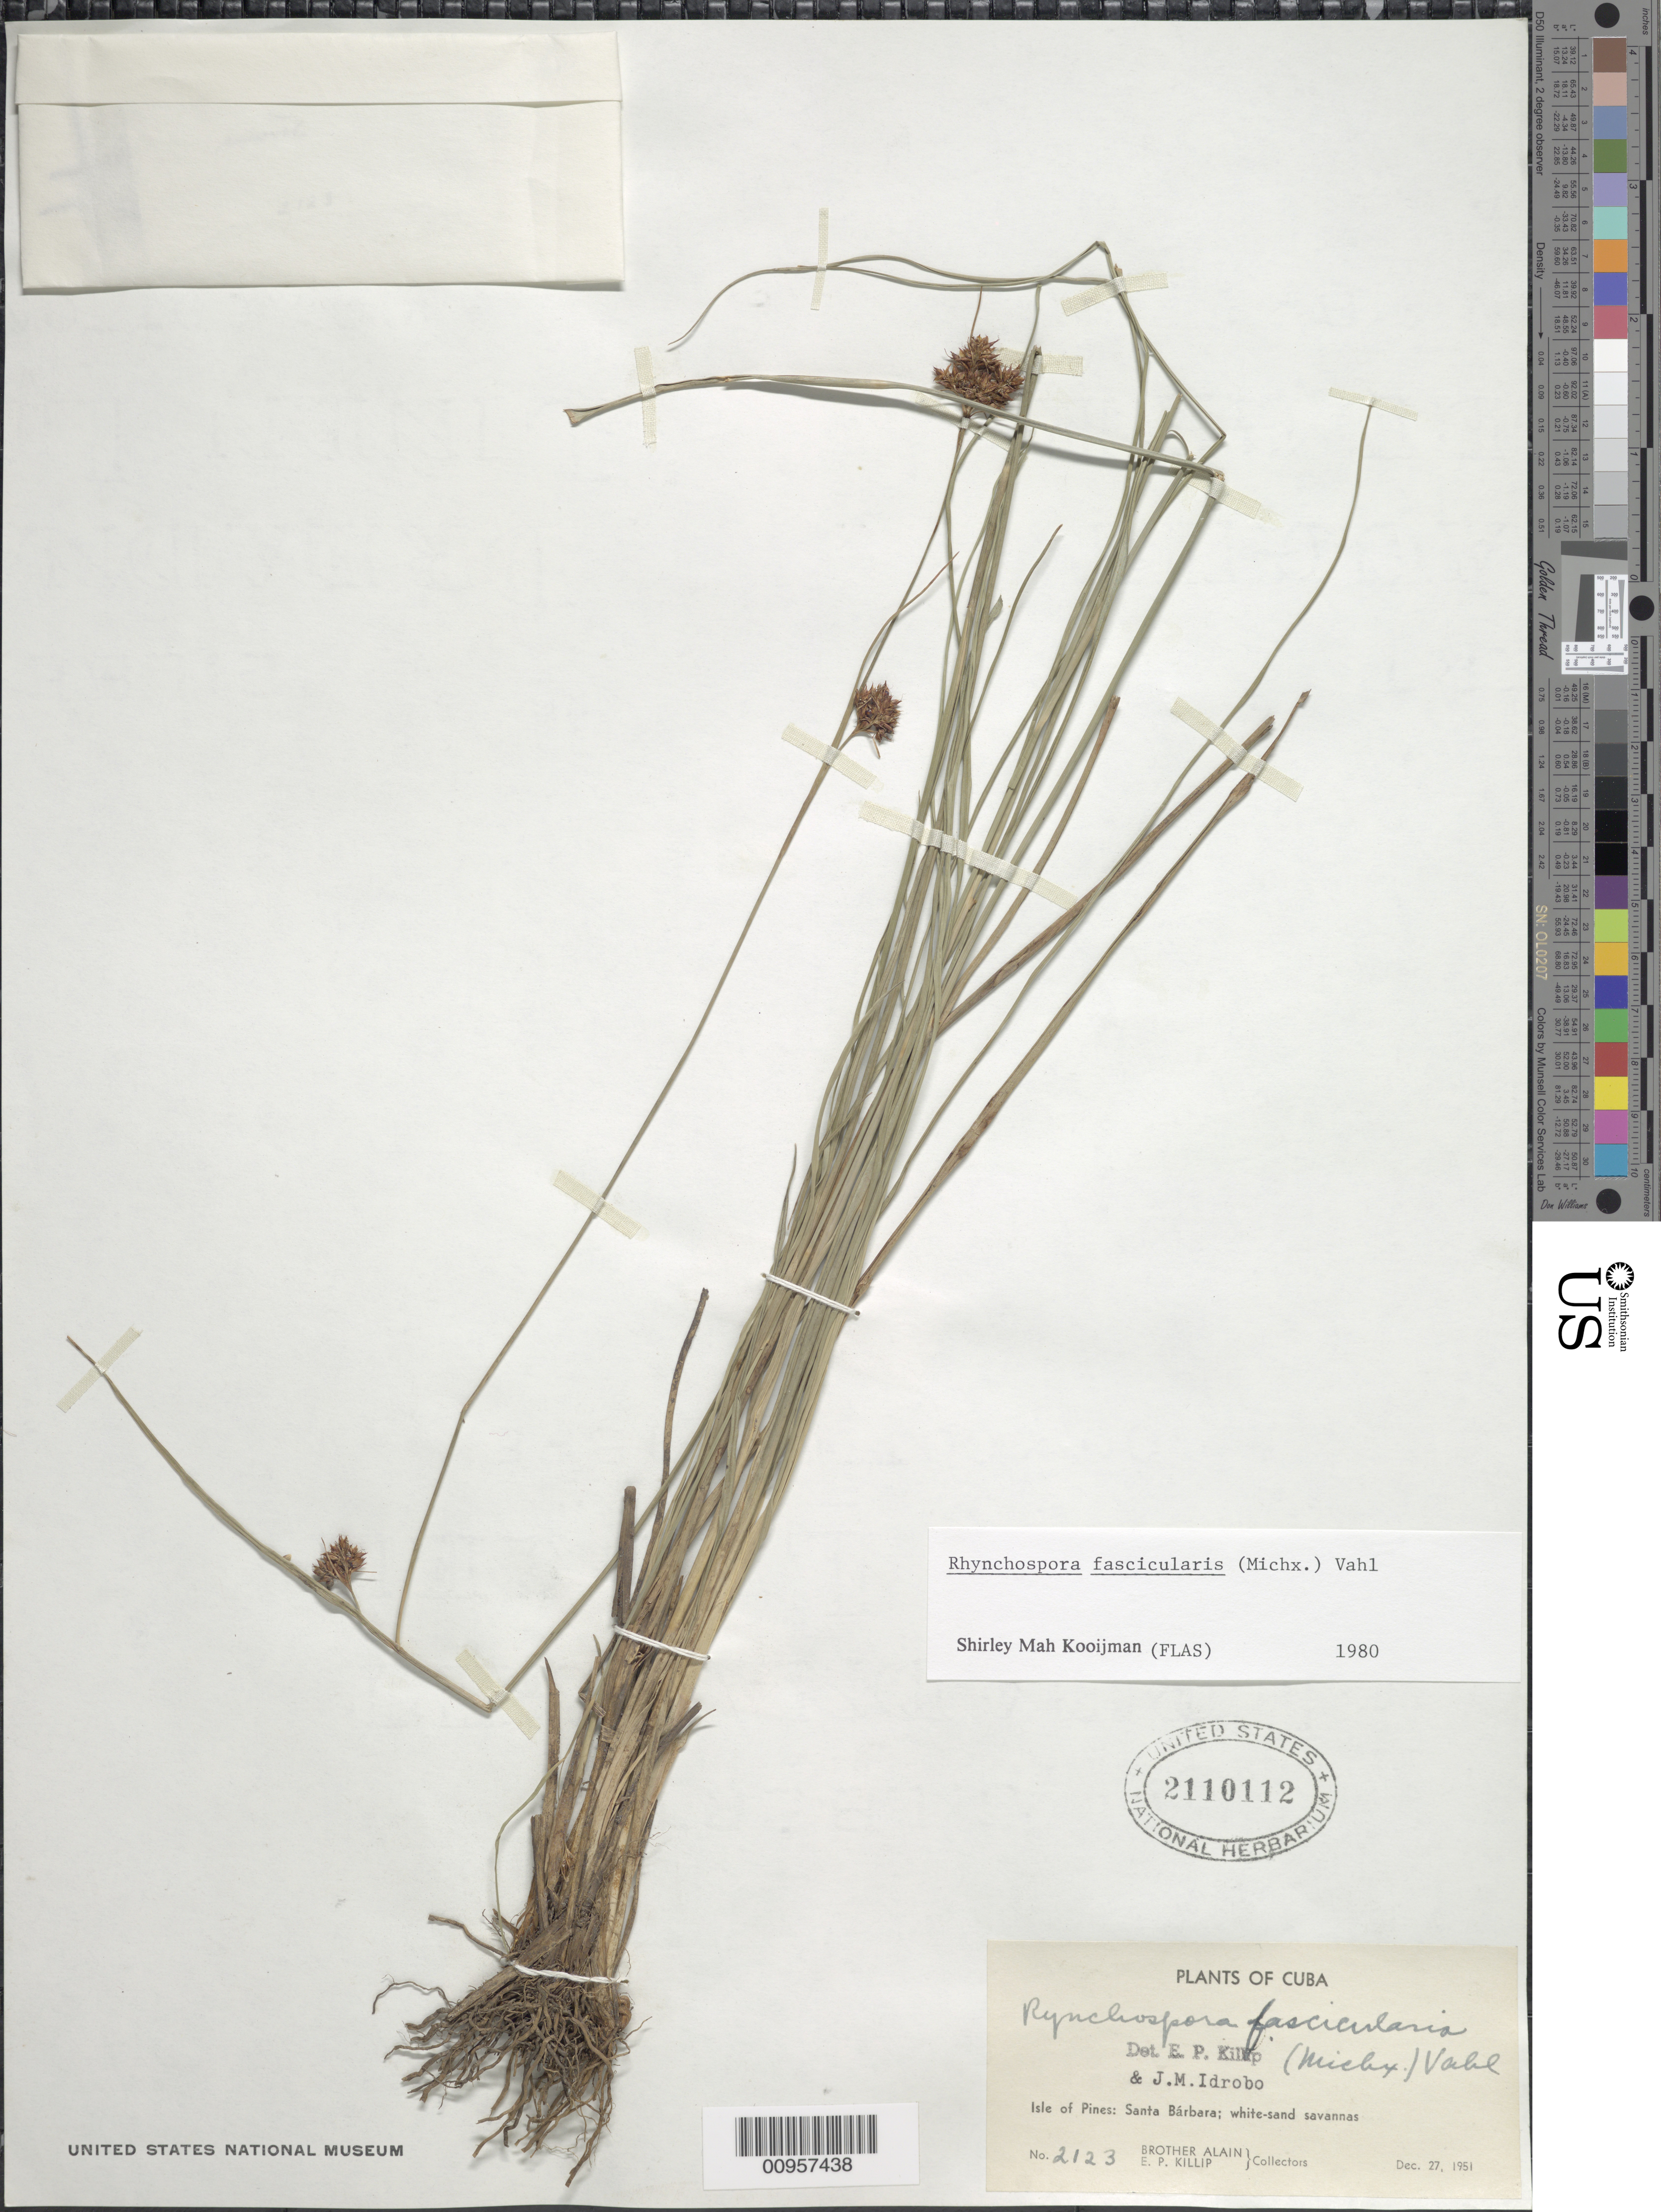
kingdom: Plantae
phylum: Tracheophyta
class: Liliopsida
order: Poales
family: Cyperaceae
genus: Rhynchospora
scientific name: Rhynchospora fascicularis subsp. fascicularis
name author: (Michx.) Vahl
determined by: Kooijman, S. M.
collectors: A. H. Liogier & E. P. Killip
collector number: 2123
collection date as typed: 27 Dec 1951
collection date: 1951-12-27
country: Cuba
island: Isla de la Juventud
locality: Isle of Pines, Santa Bárbara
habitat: White-sand savannas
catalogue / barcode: US 2110112